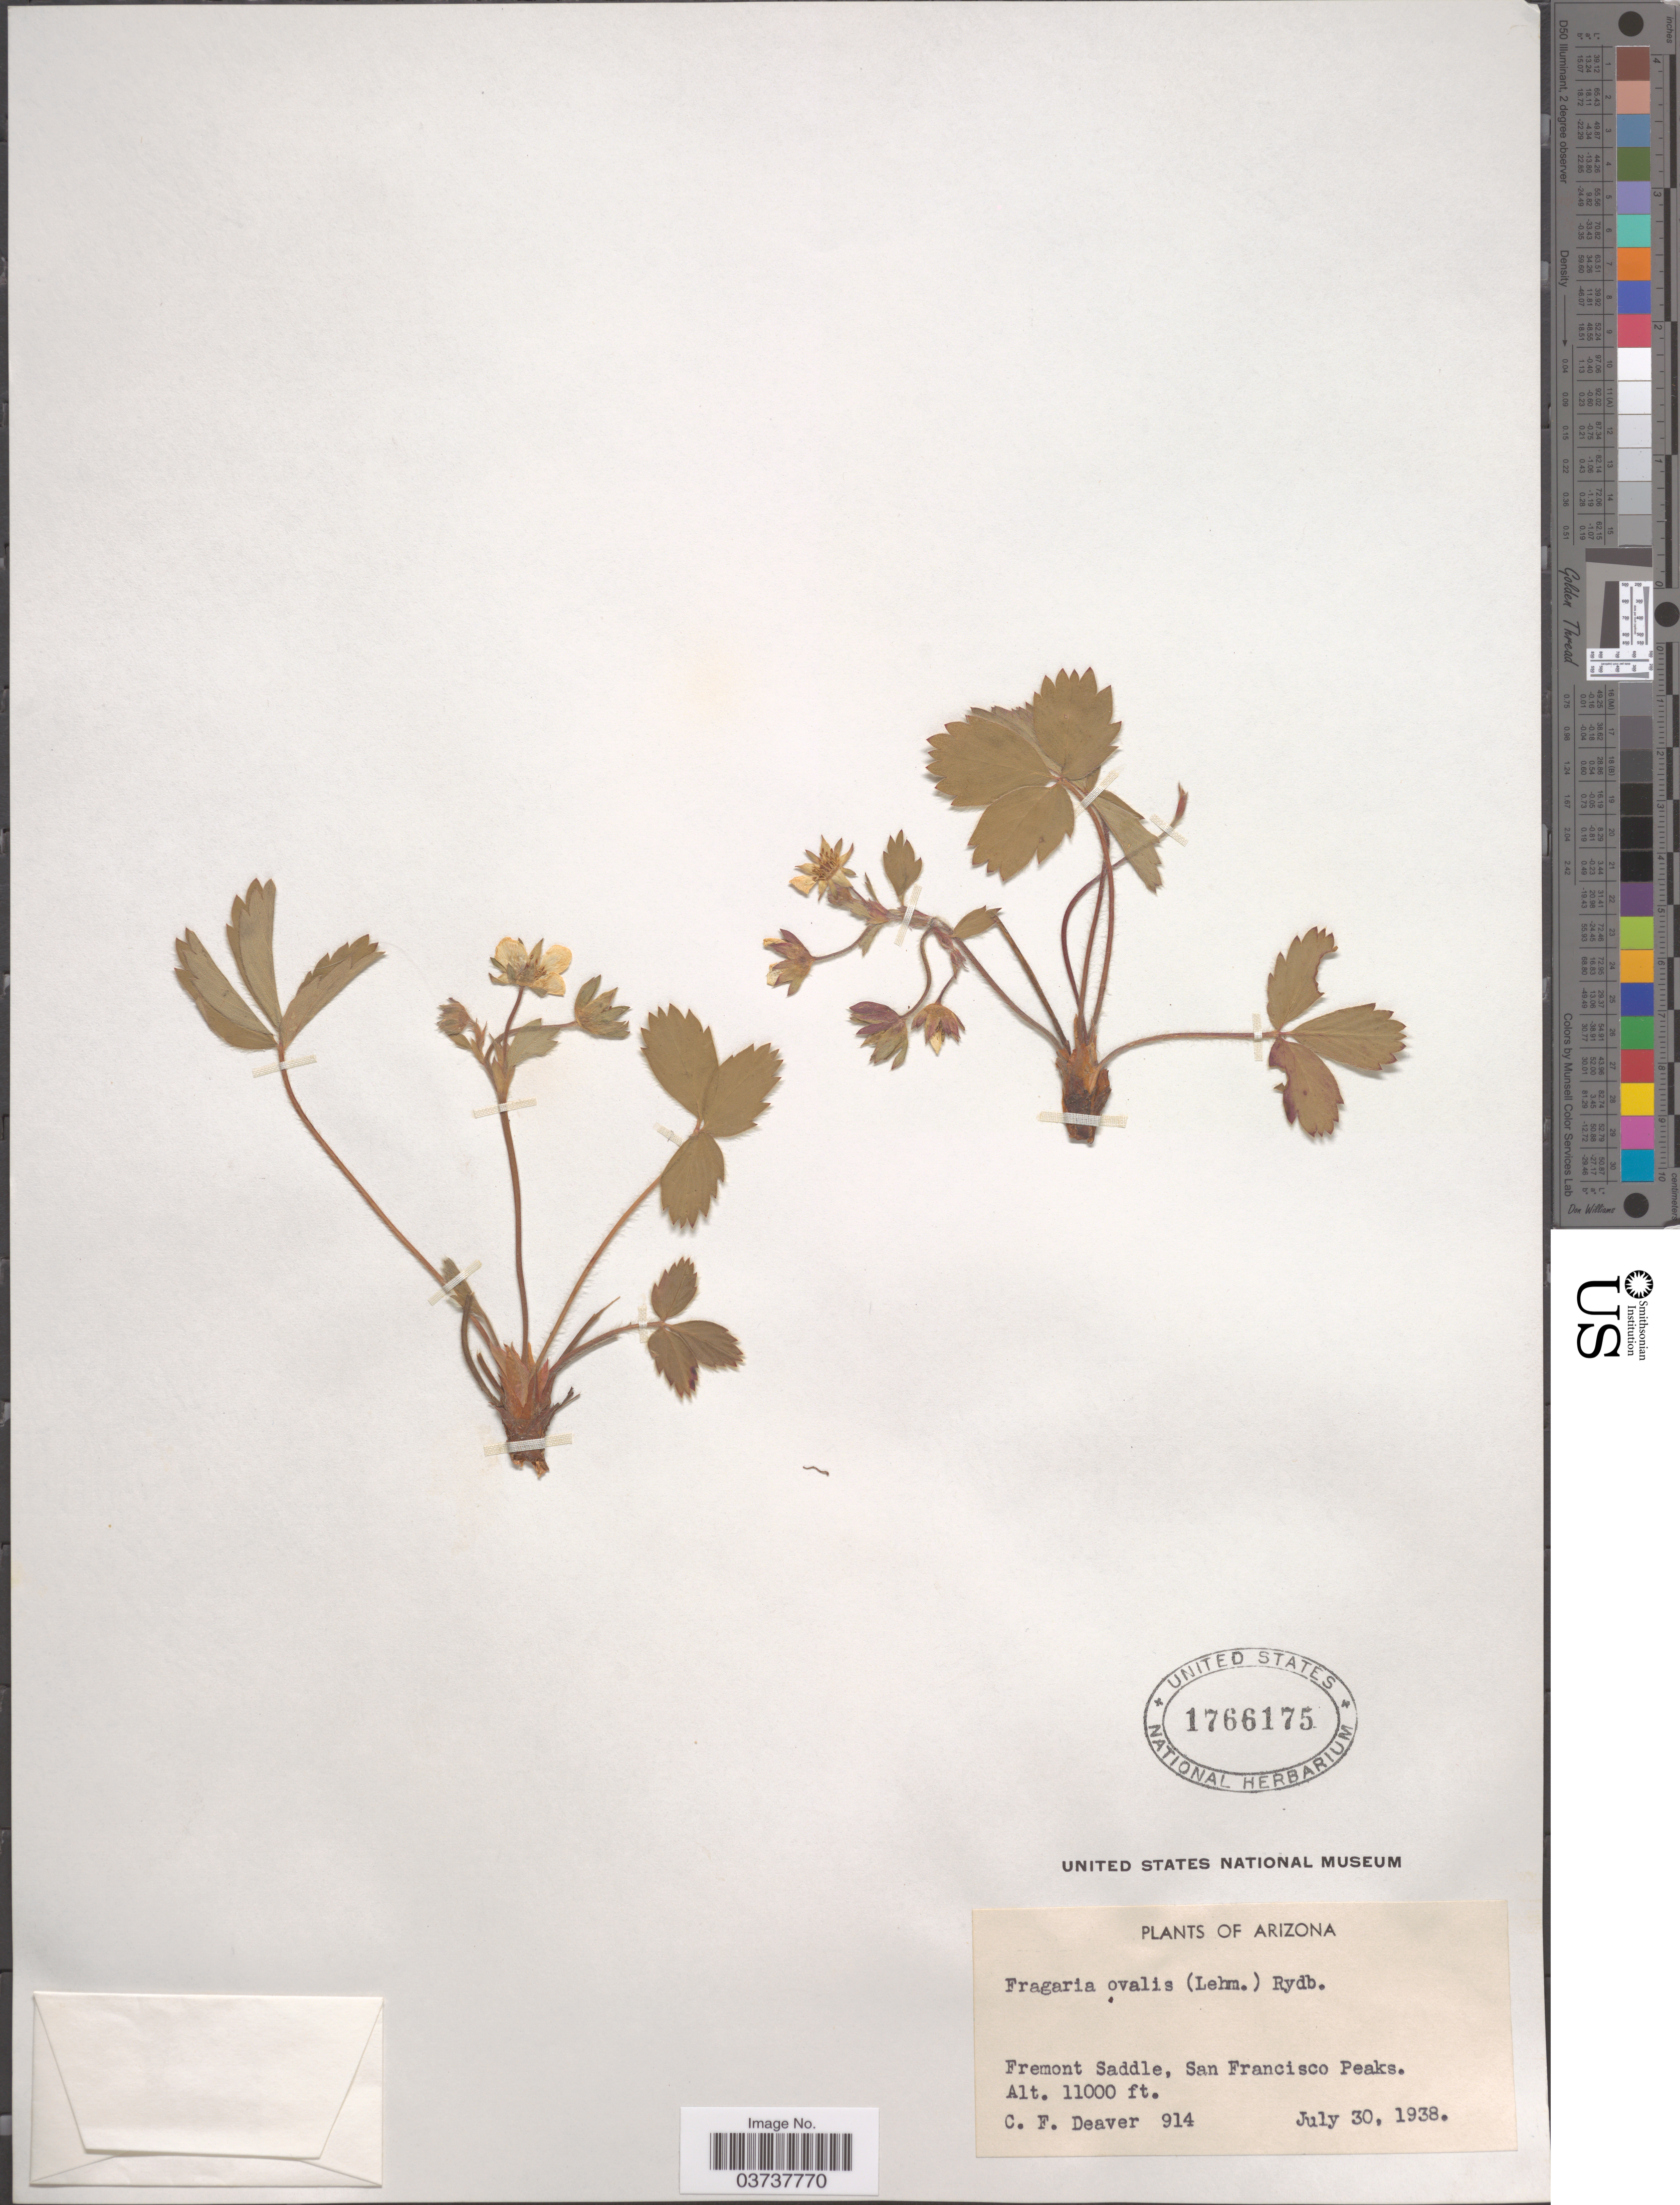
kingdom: Plantae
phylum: Tracheophyta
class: Magnoliopsida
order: Rosales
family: Rosaceae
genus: Fragaria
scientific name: Fragaria virginiana subsp. glauca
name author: (S. Watson) Staudt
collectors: C. Deaver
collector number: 914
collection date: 1938-07-30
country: United States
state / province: Arizona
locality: Fremont Saddle, San Francisco Peaks.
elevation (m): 3353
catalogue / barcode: US 1766175